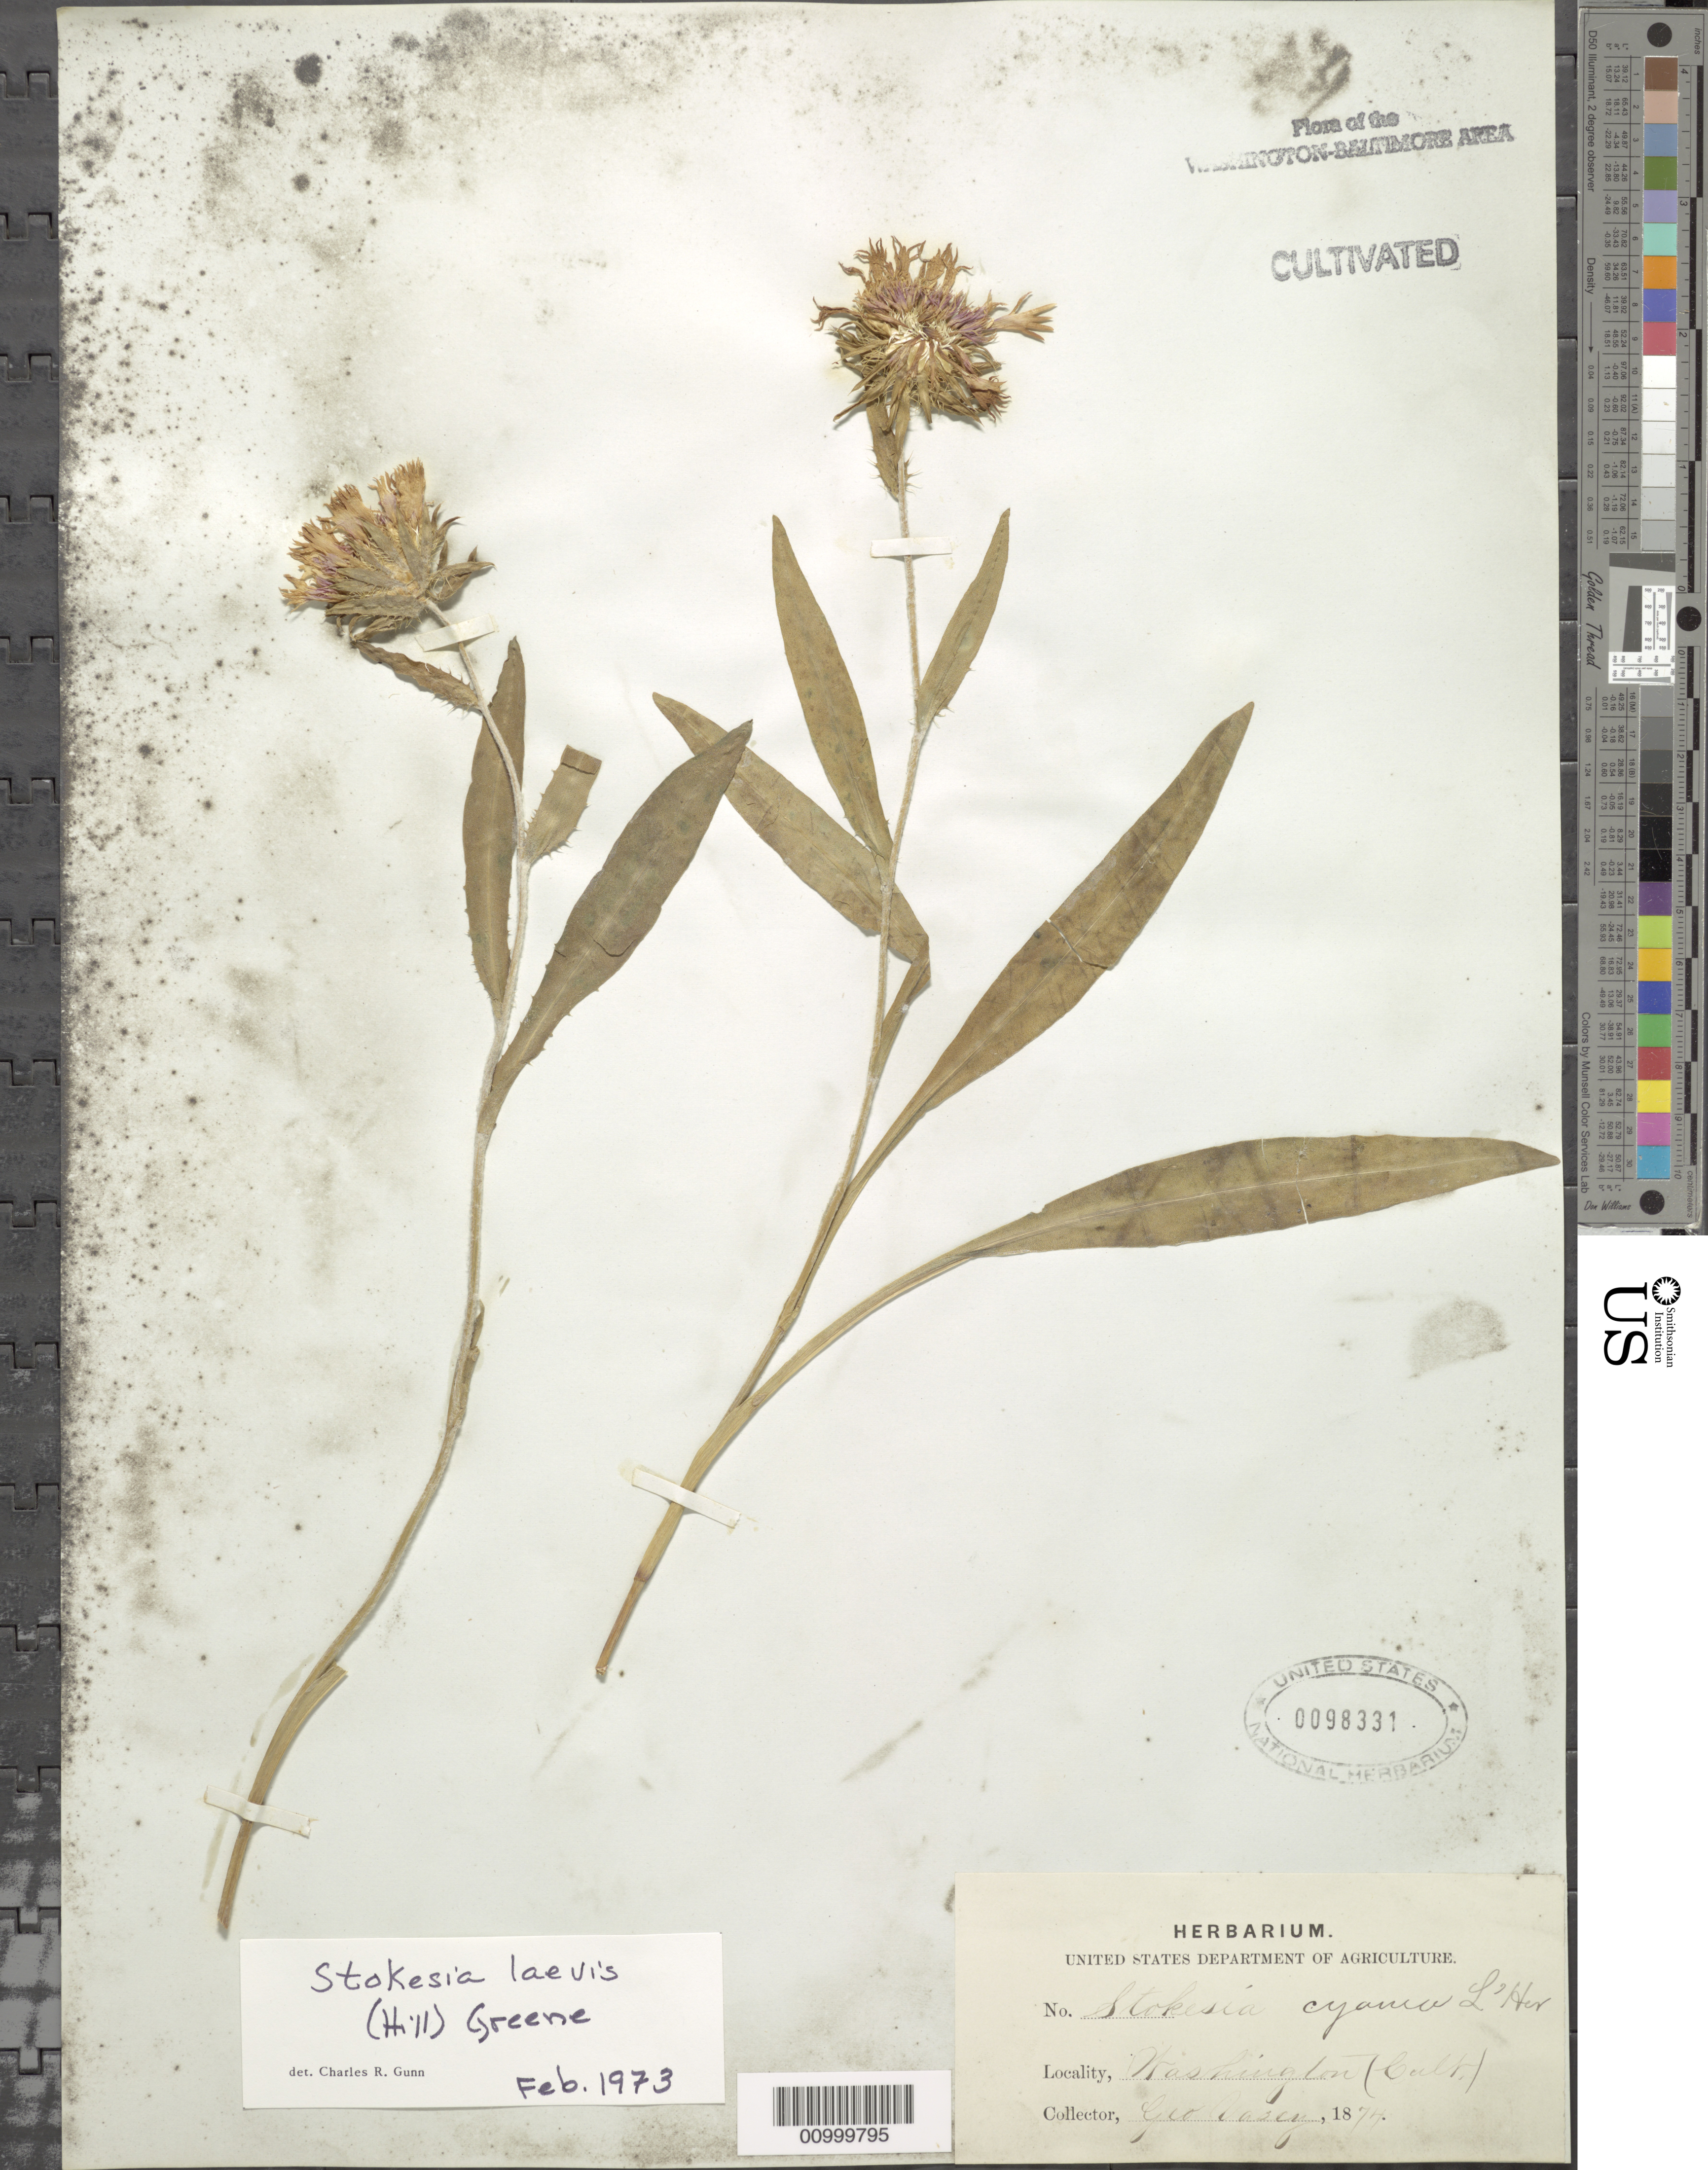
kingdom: Plantae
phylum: Tracheophyta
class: Magnoliopsida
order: Asterales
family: Asteraceae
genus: Stokesia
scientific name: Stokesia laevis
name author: (Hill) Greene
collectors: G. Vasey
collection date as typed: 1874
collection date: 1874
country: United States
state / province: District of Columbia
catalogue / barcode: US 98331